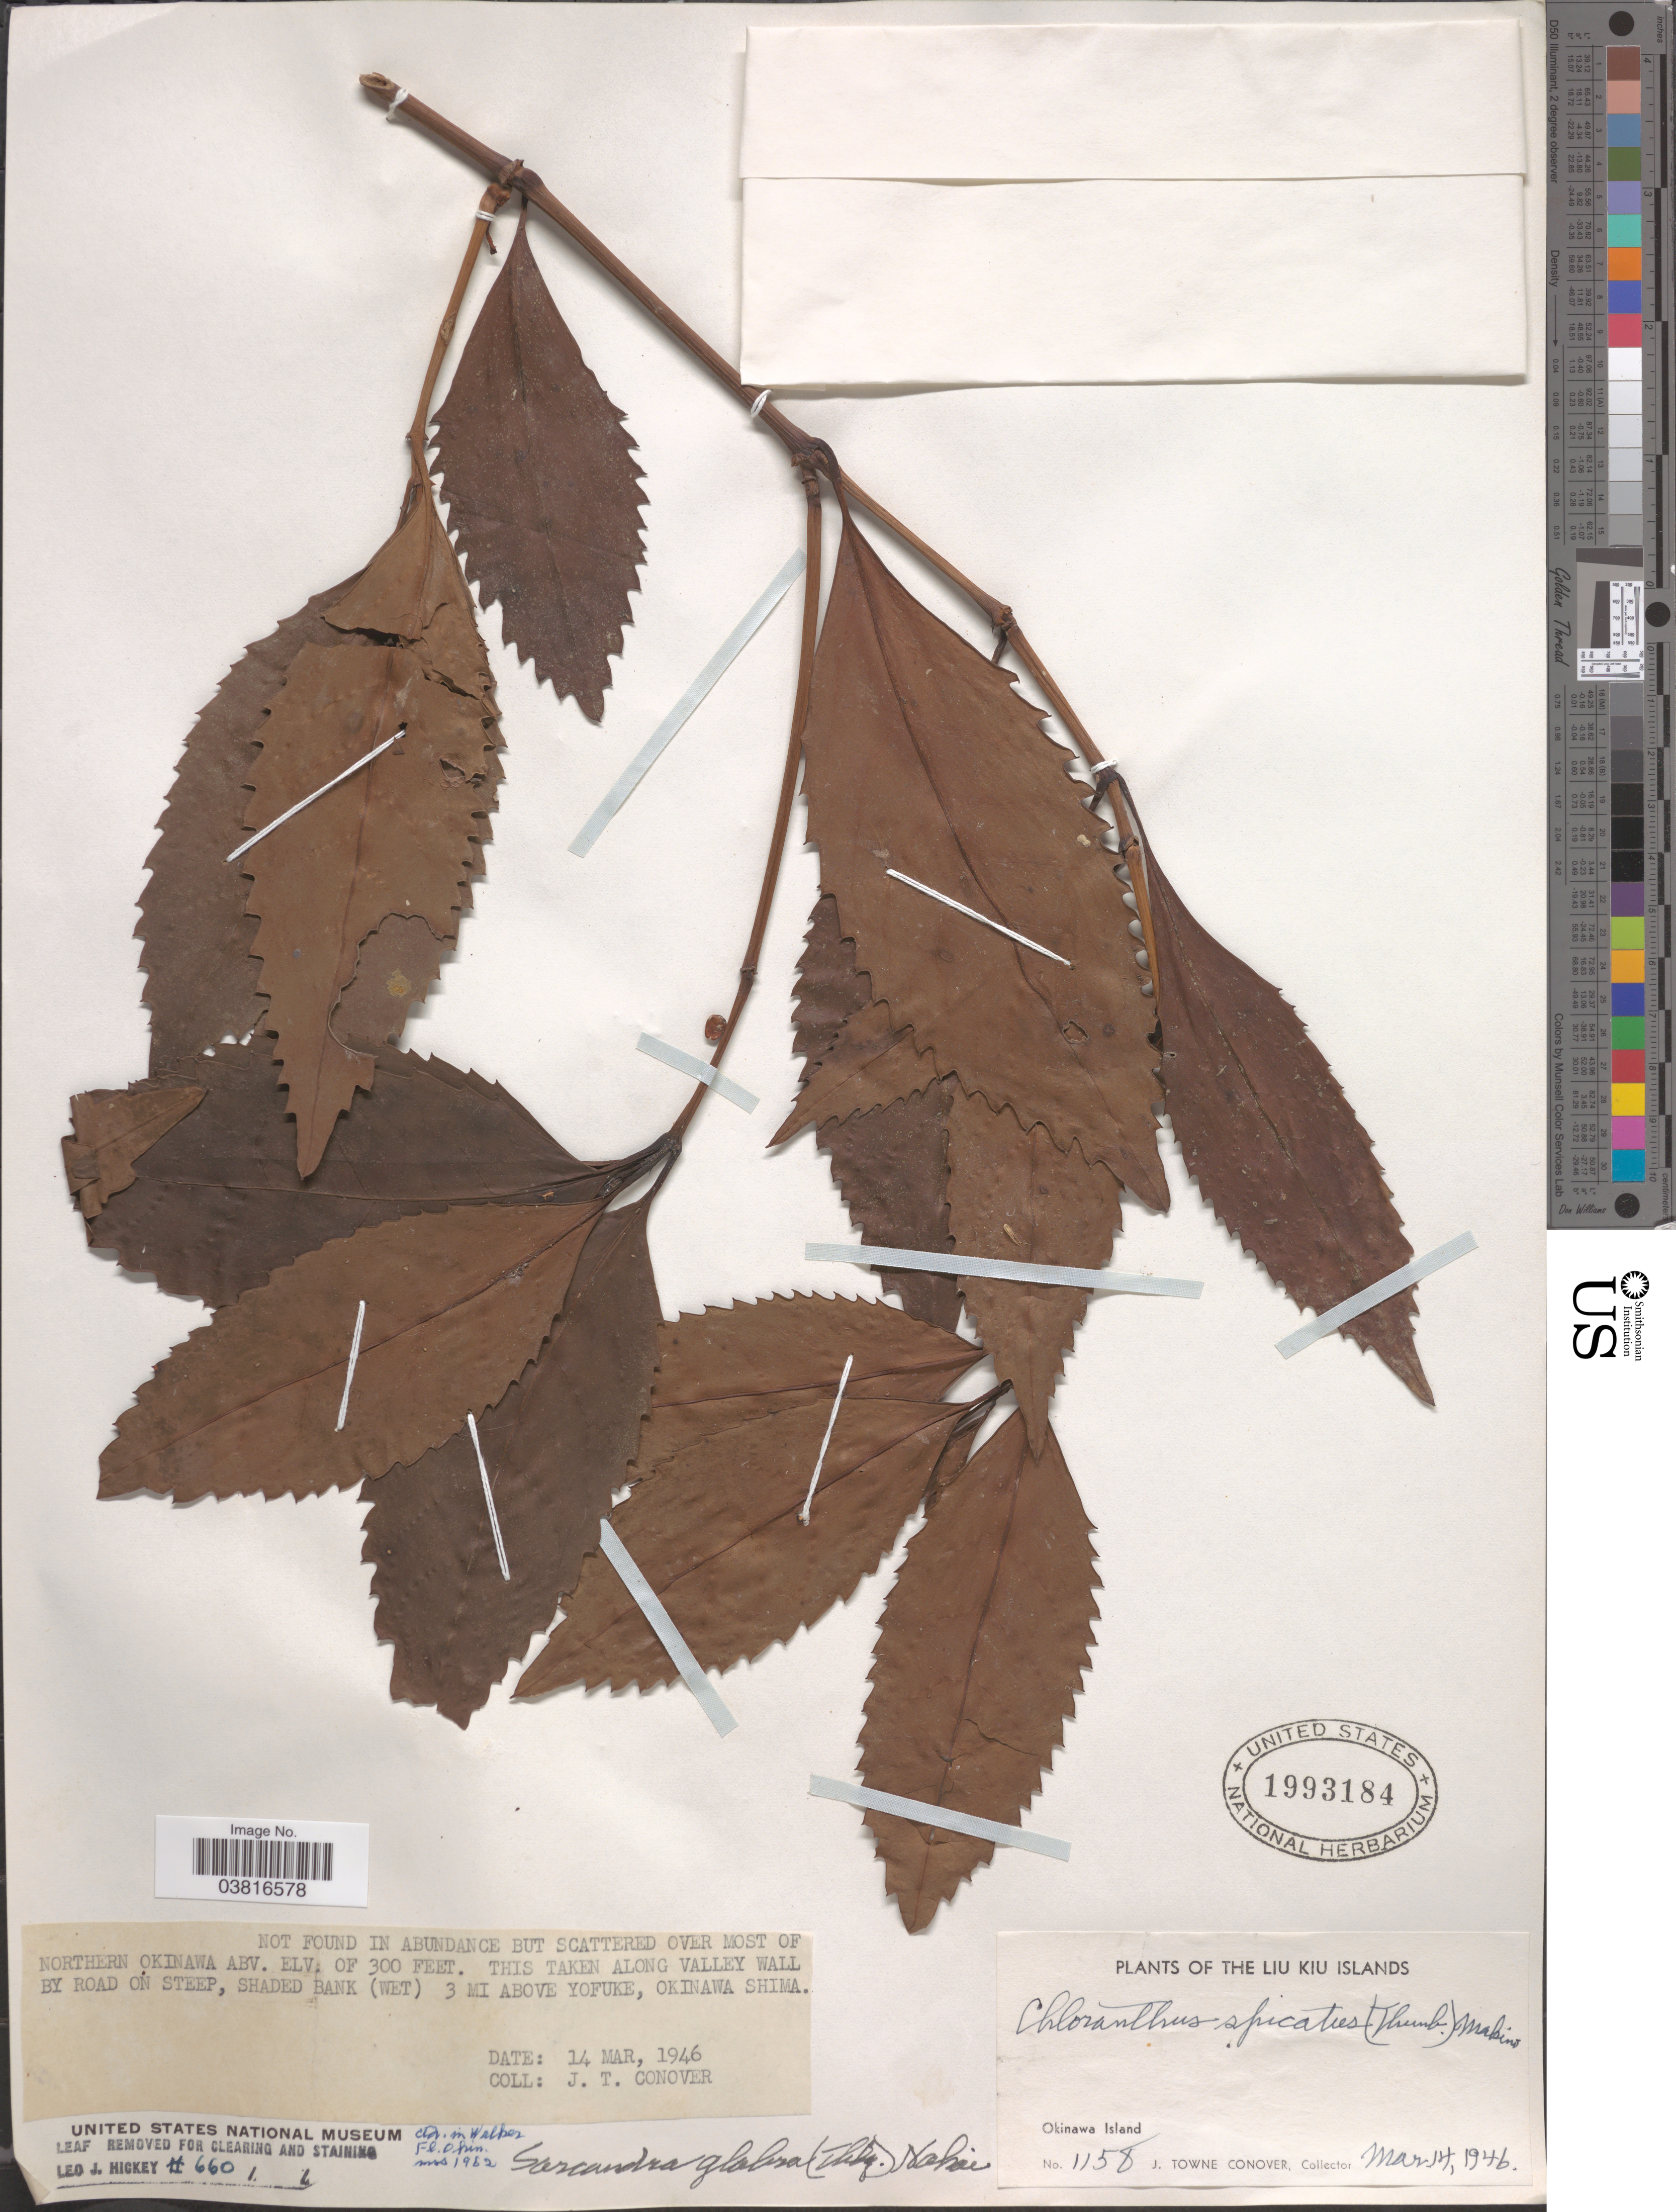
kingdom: Plantae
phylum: Tracheophyta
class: Magnoliopsida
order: Chloranthales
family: Chloranthaceae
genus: Sarcandra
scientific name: Sarcandra glabra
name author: (Thunb.) Nakai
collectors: J. T. Conover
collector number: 1158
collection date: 1946-03-14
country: Japan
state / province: Okinawa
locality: The Liu Kiu Islands. Okinawa Island. Northern Okinawa Abv. Along Valley Wall by road on steep, shaded bank 3 mi above Yofuke, Okinawa Shima.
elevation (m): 91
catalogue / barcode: US 1993184